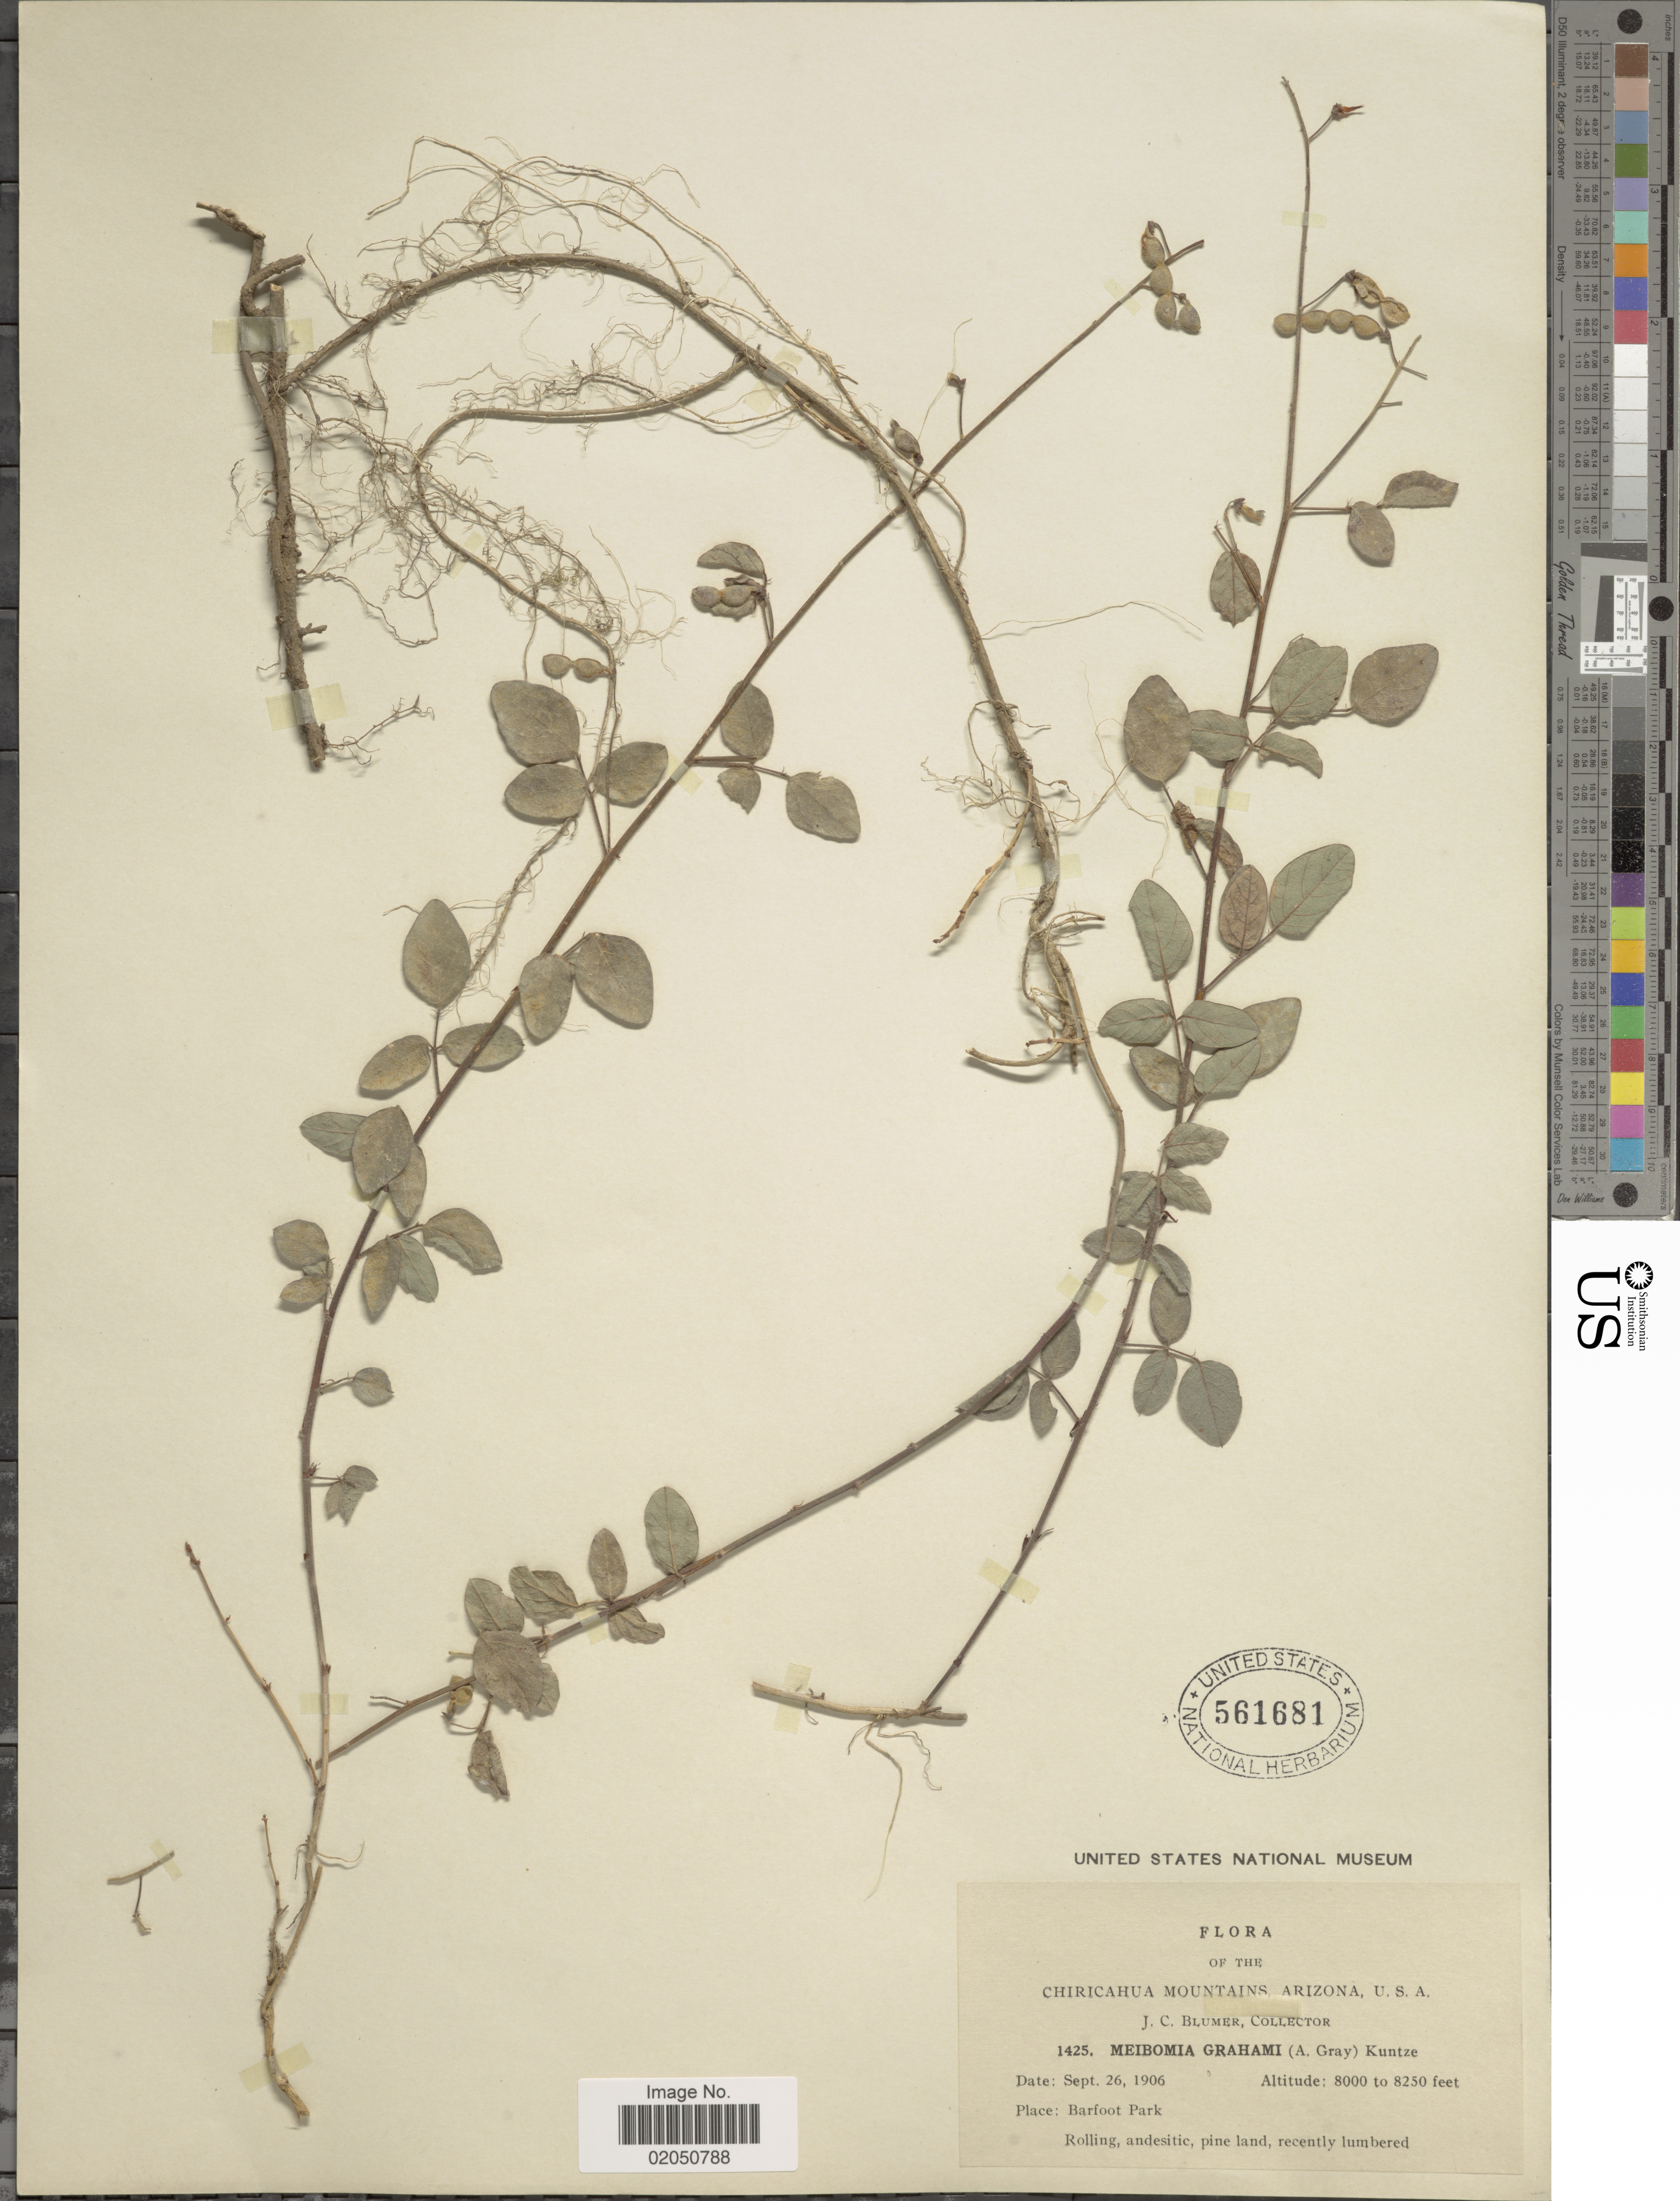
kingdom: Plantae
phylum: Tracheophyta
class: Magnoliopsida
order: Fabales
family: Fabaceae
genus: Desmodium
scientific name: Desmodium grahamii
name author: A. Gray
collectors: J. C. Blumer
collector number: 1425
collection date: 1906-09-26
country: United States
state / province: Arizona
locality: Chiricahua Mountains, Place: Barfoot Park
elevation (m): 2438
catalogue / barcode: US 561681